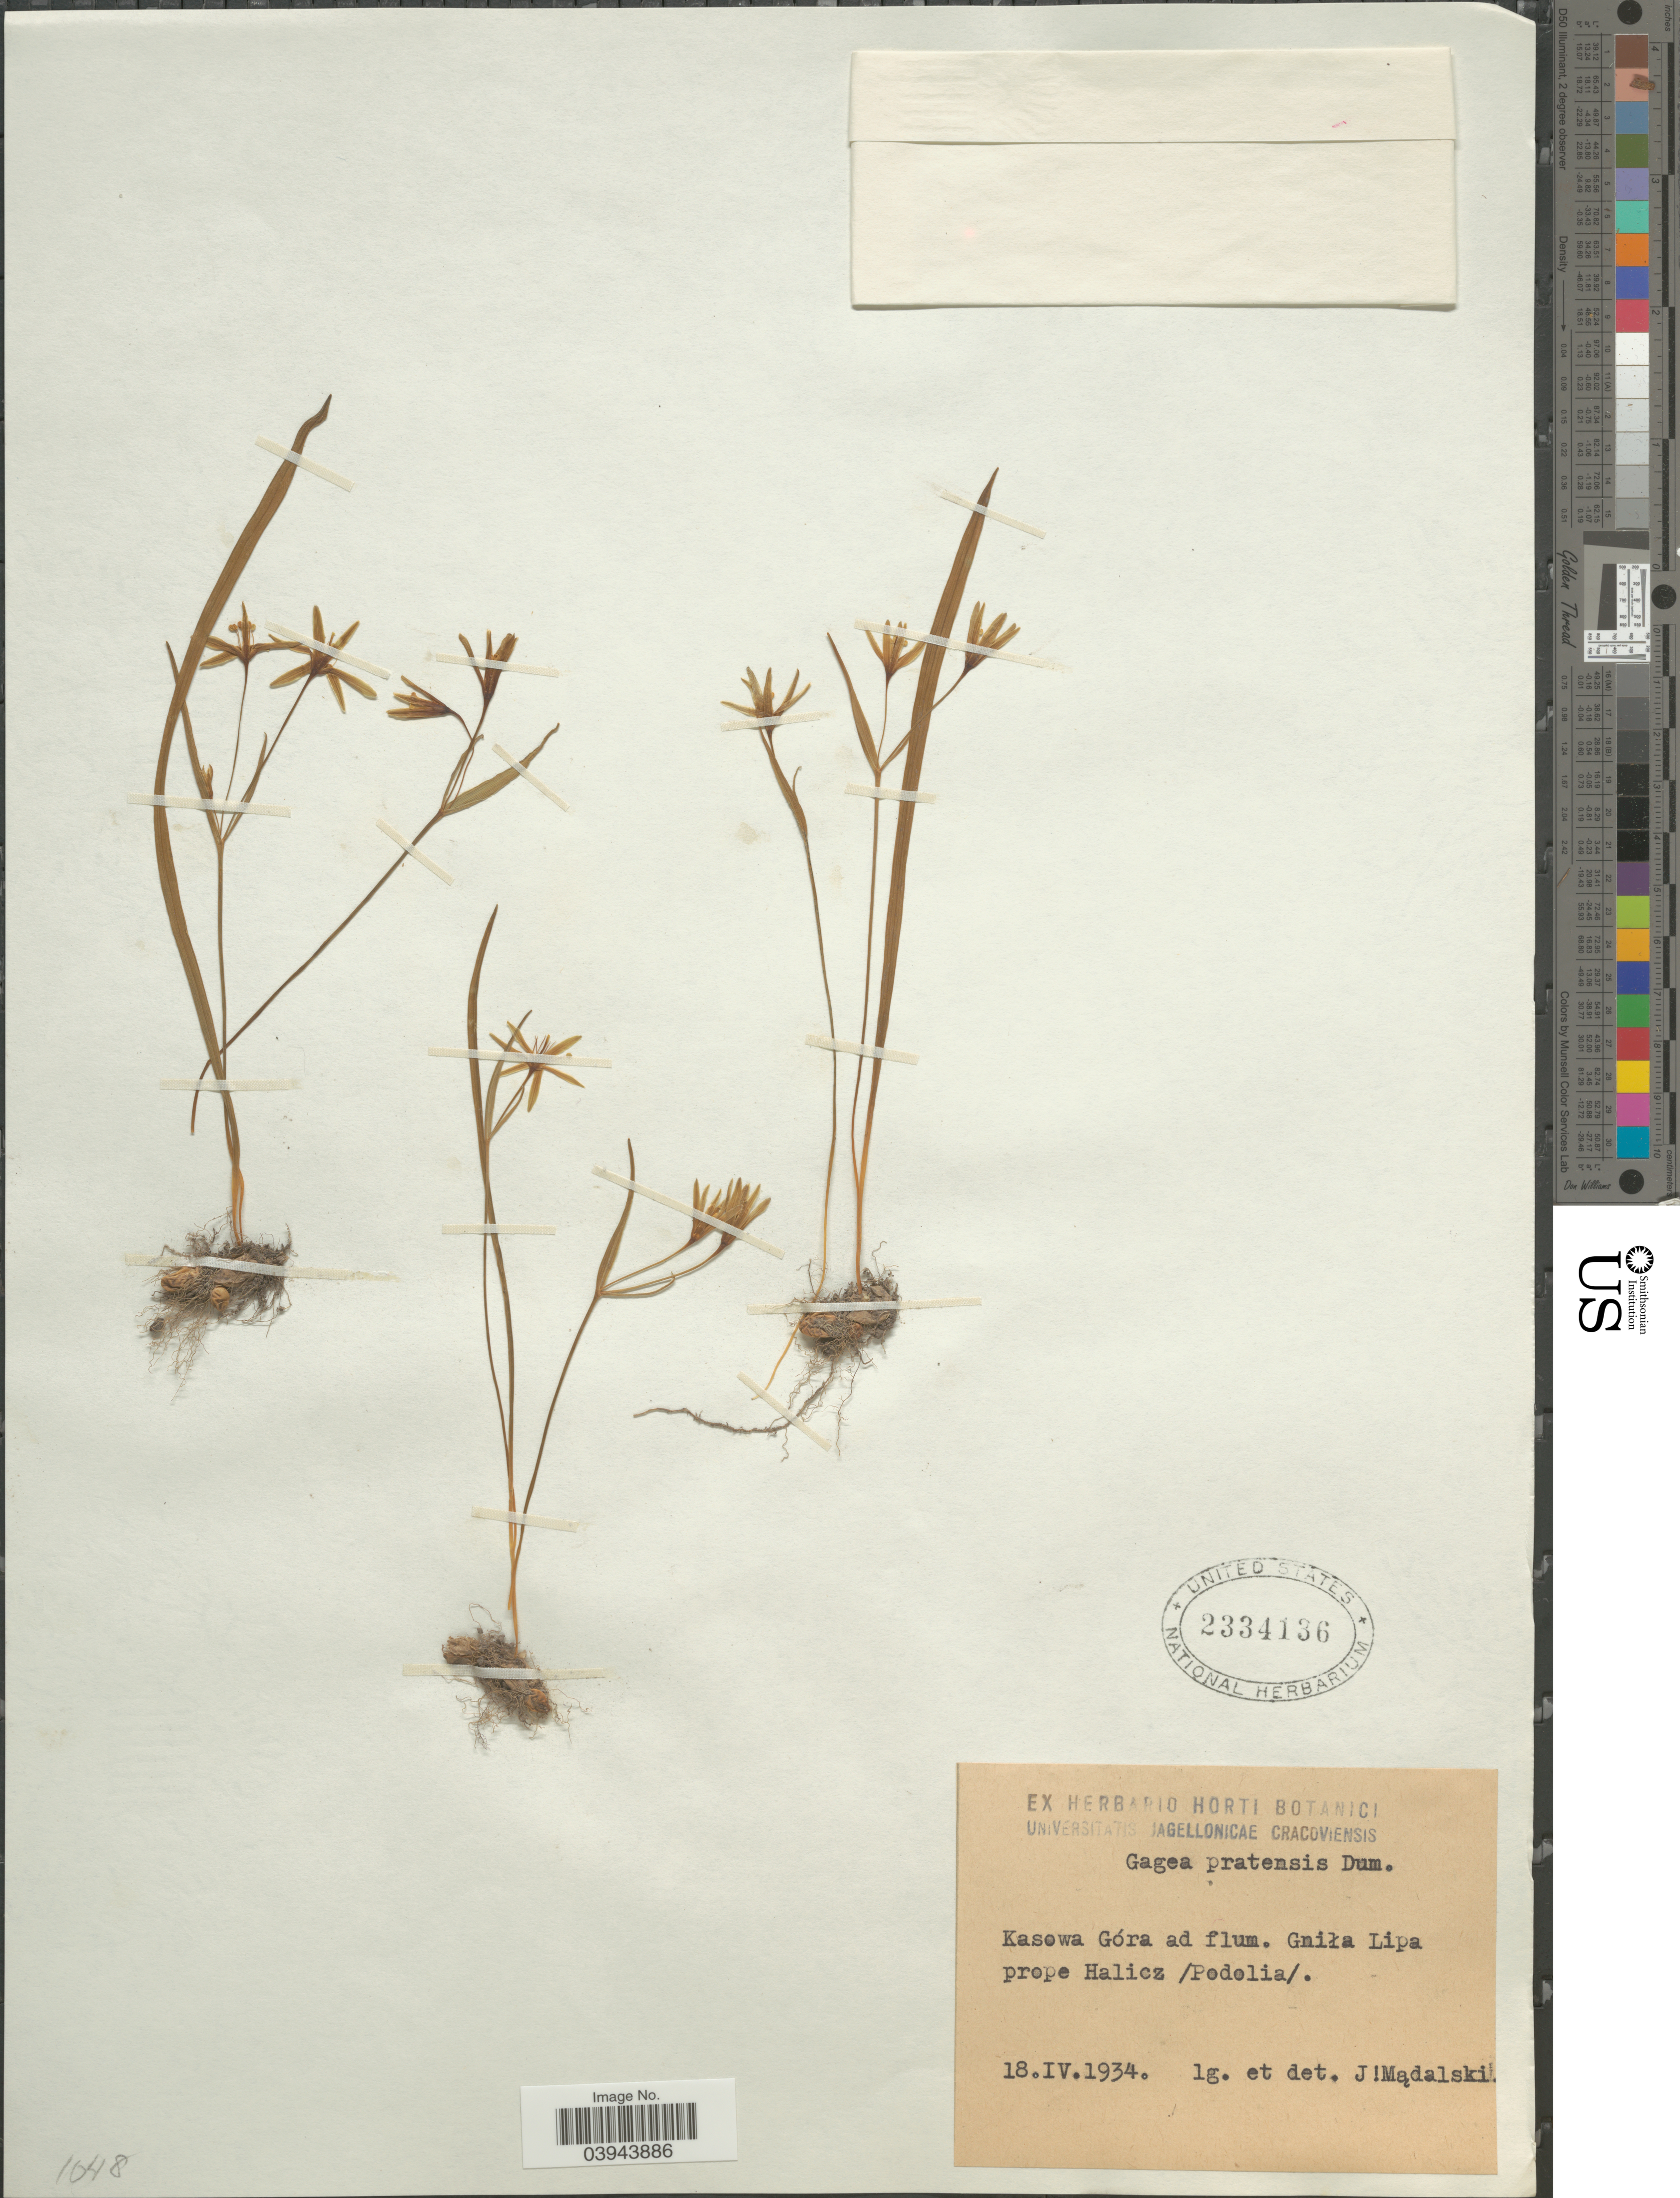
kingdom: Plantae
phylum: Tracheophyta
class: Liliopsida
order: Liliales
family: Liliaceae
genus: Gagea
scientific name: Gagea pratensis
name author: (Pers.) Dumort.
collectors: J. Madalski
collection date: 1934-04-18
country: Ukraine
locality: Kasowa Góra ad flum. Gniła Lipa prope Halicz /Podolia/.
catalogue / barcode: US 2334136